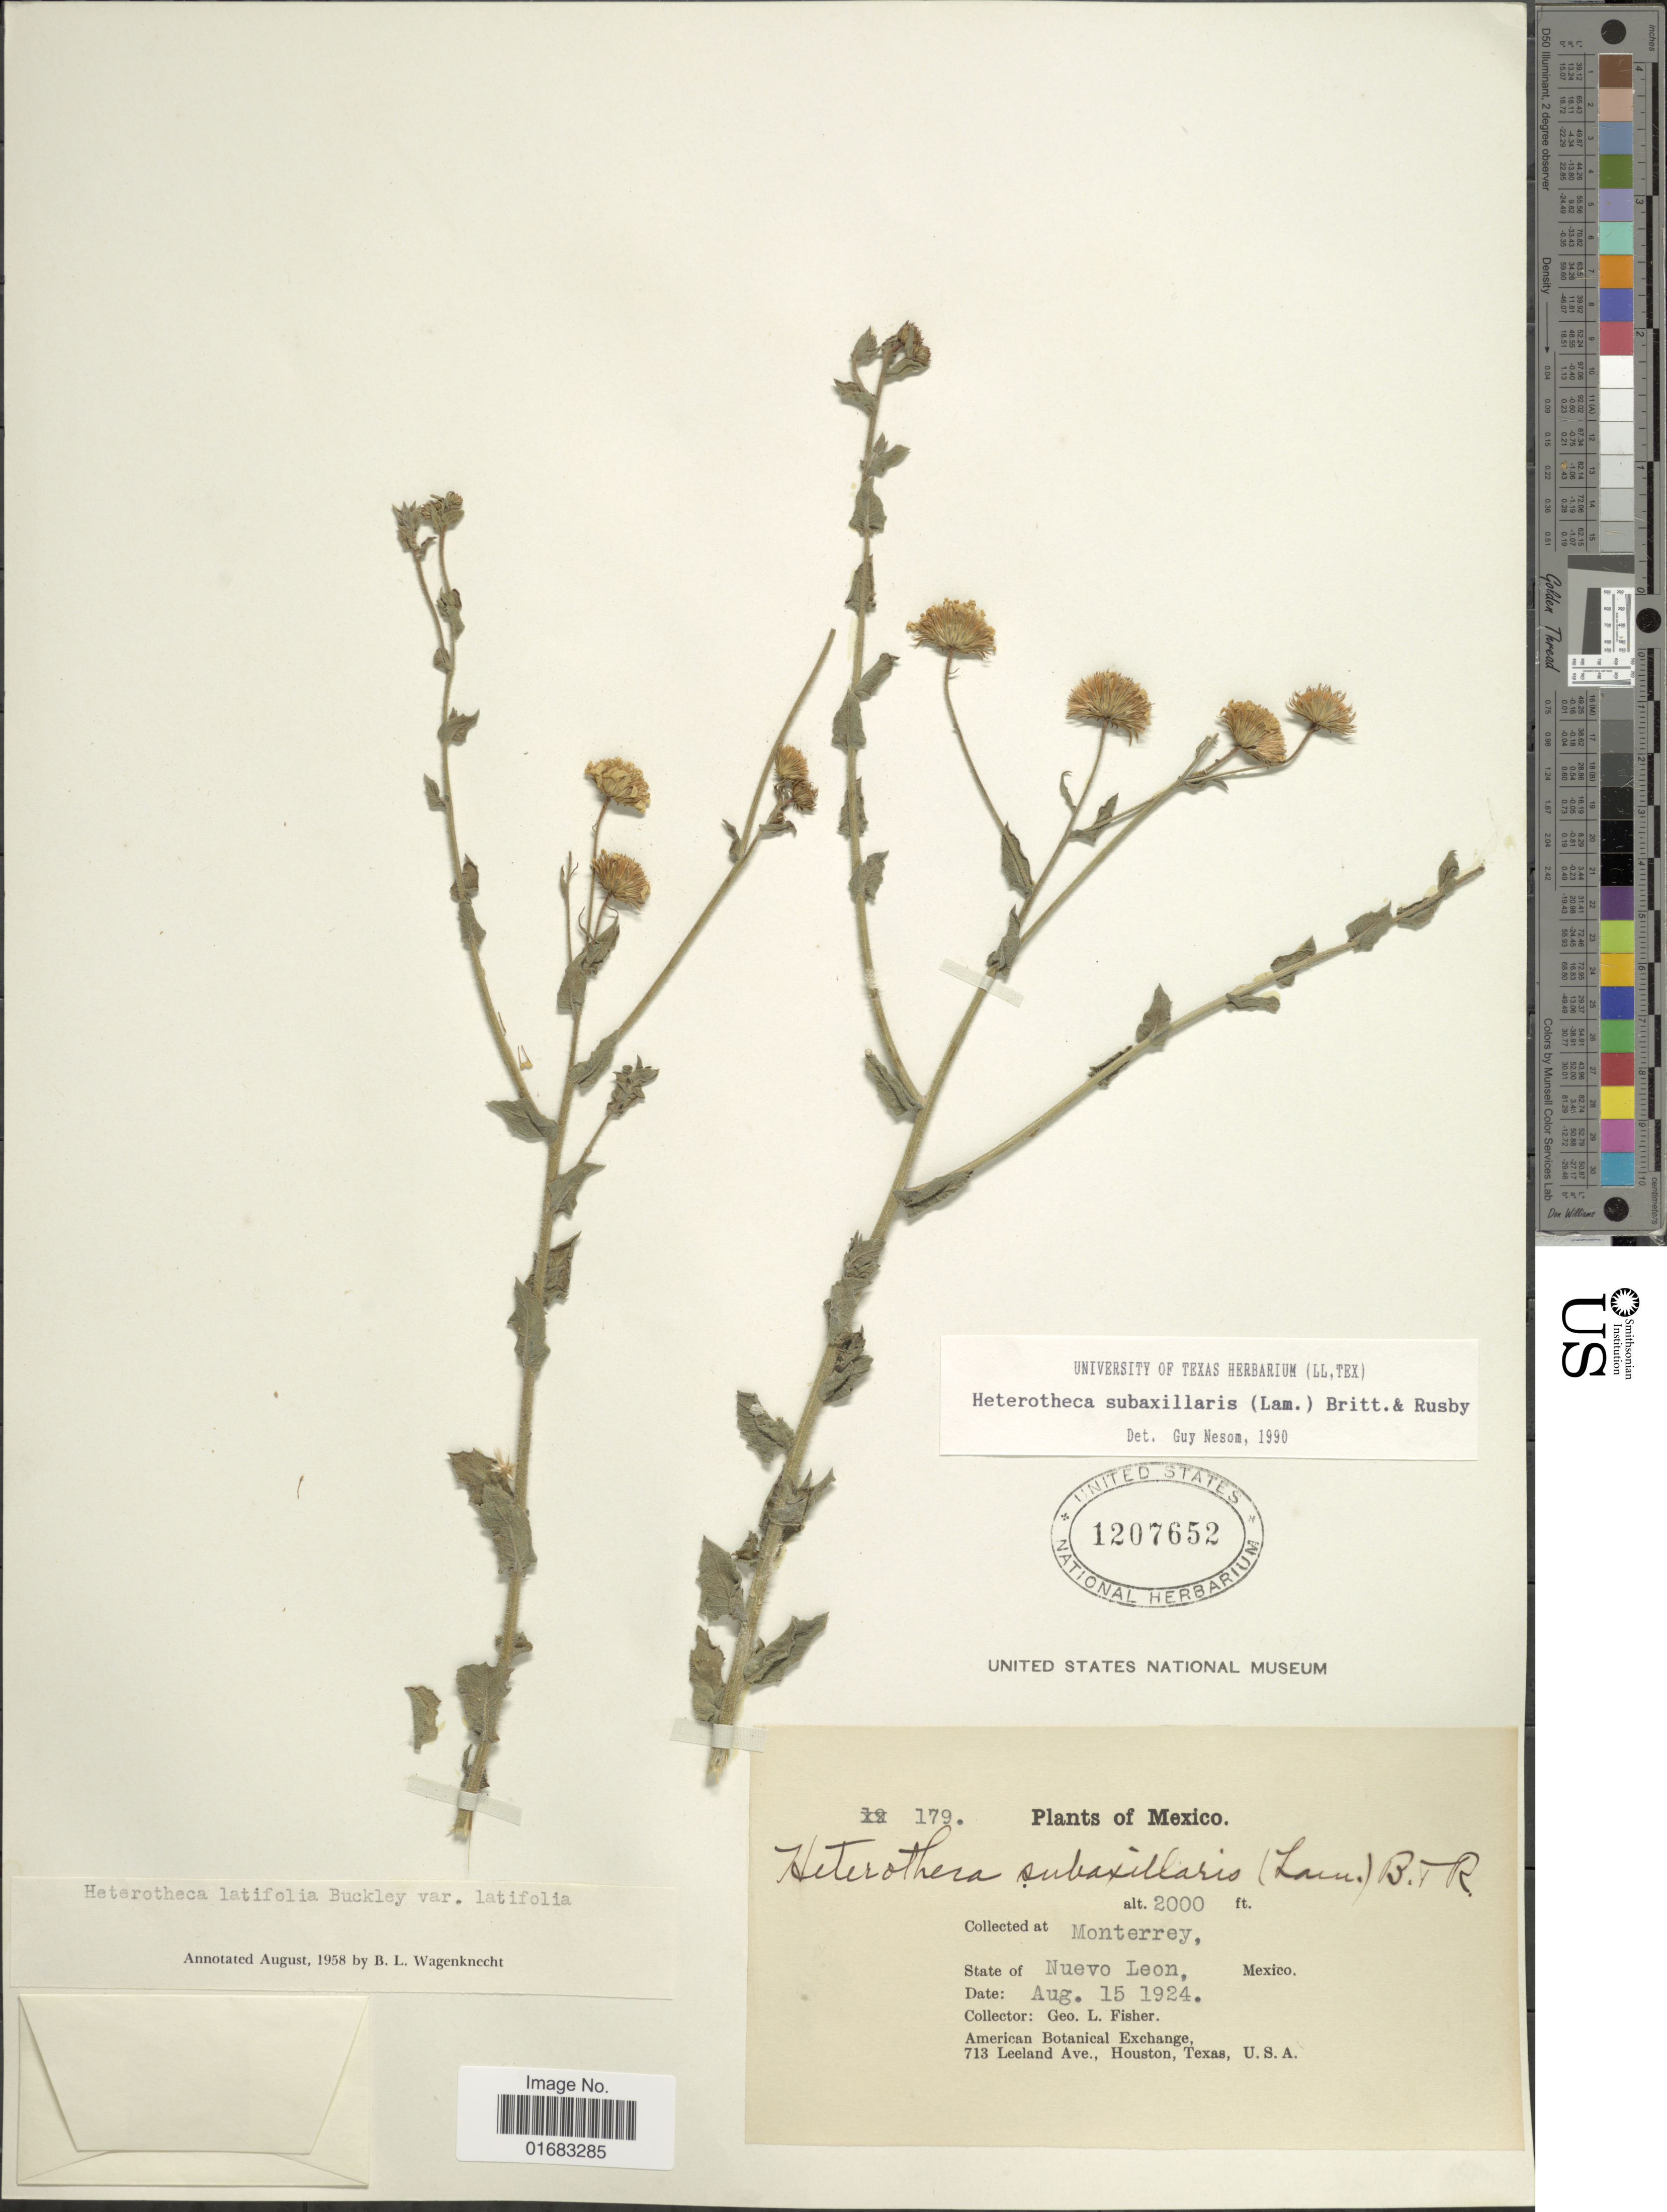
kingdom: Plantae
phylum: Tracheophyta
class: Magnoliopsida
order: Asterales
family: Asteraceae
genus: Heterotheca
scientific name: Heterotheca subaxillaris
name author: (Lam.) Britton & Rusby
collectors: G. L. Fisher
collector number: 179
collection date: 1924-08-15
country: Mexico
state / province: Nuevo León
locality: Monterrey, State of Nuevo León, Mexico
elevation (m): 610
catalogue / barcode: US 1207652